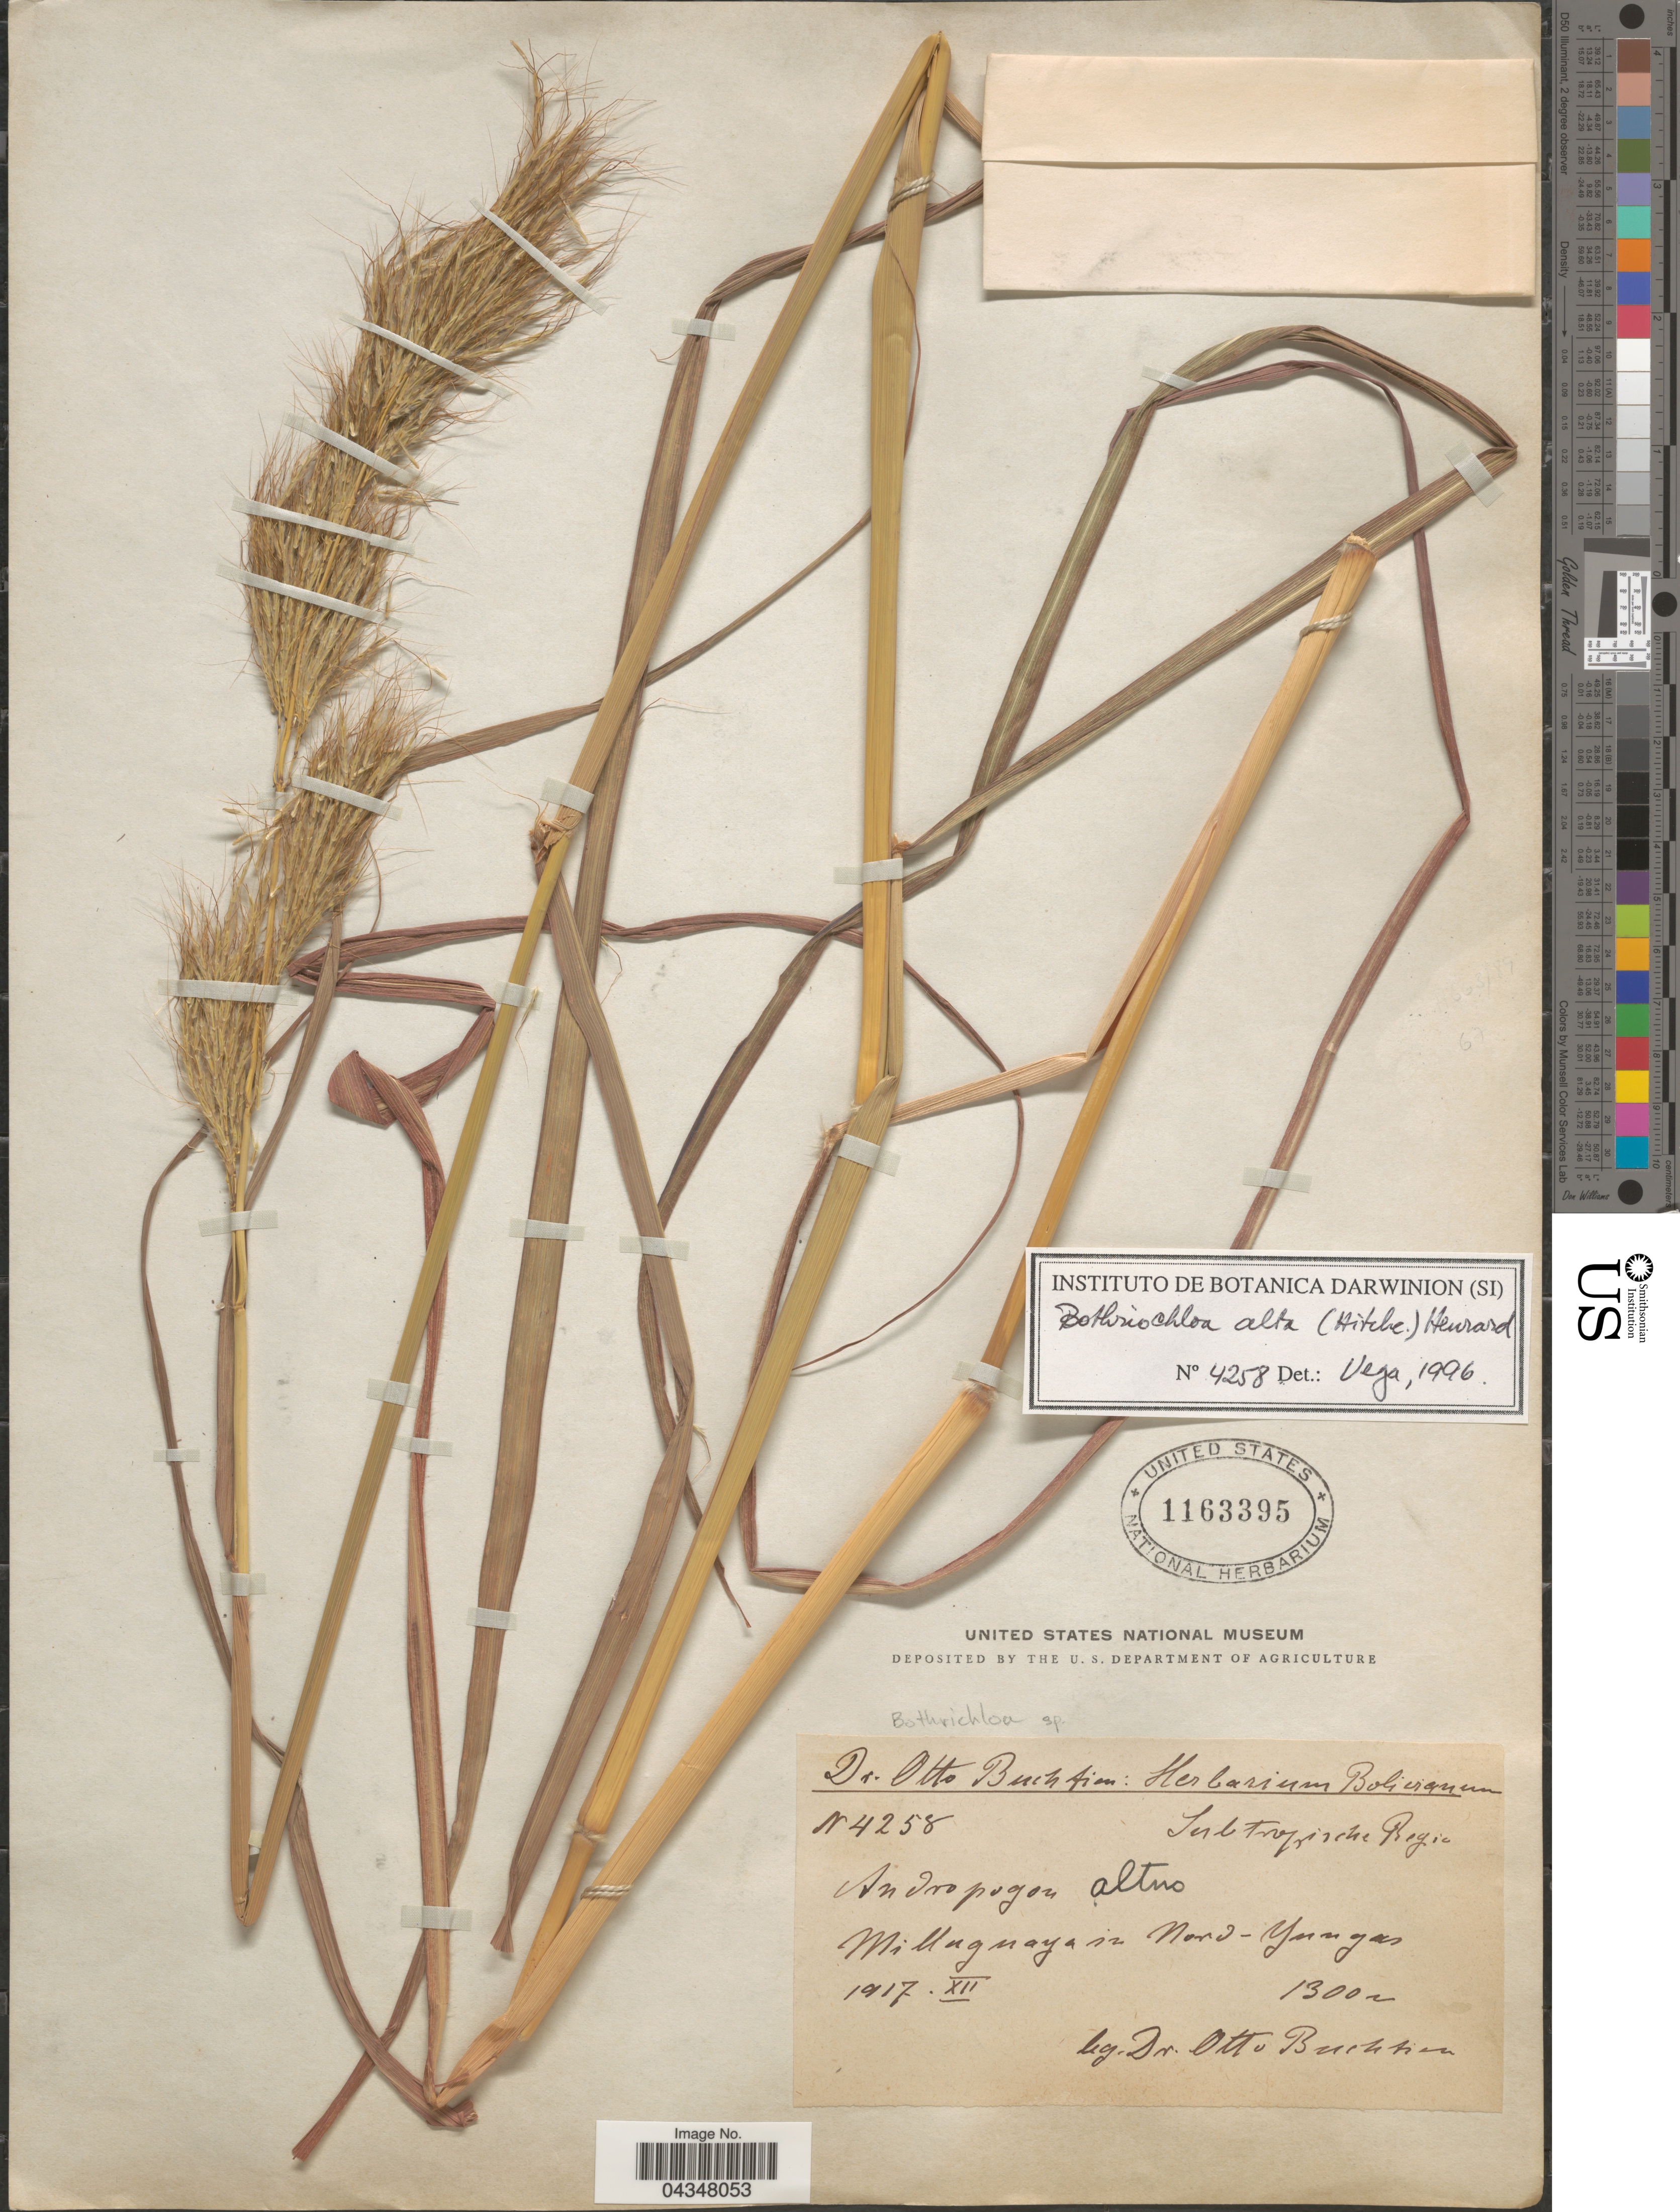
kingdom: Plantae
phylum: Tracheophyta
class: Liliopsida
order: Poales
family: Poaceae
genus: Bothriochloa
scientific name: Bothriochloa alta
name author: (Hitchc.) Henr.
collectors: O. Buchtien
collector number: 4258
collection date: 1917-12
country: Bolivia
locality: Subtropische Regio. Milluguaya in Nord-Yungas.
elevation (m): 1300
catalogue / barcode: US 1163395